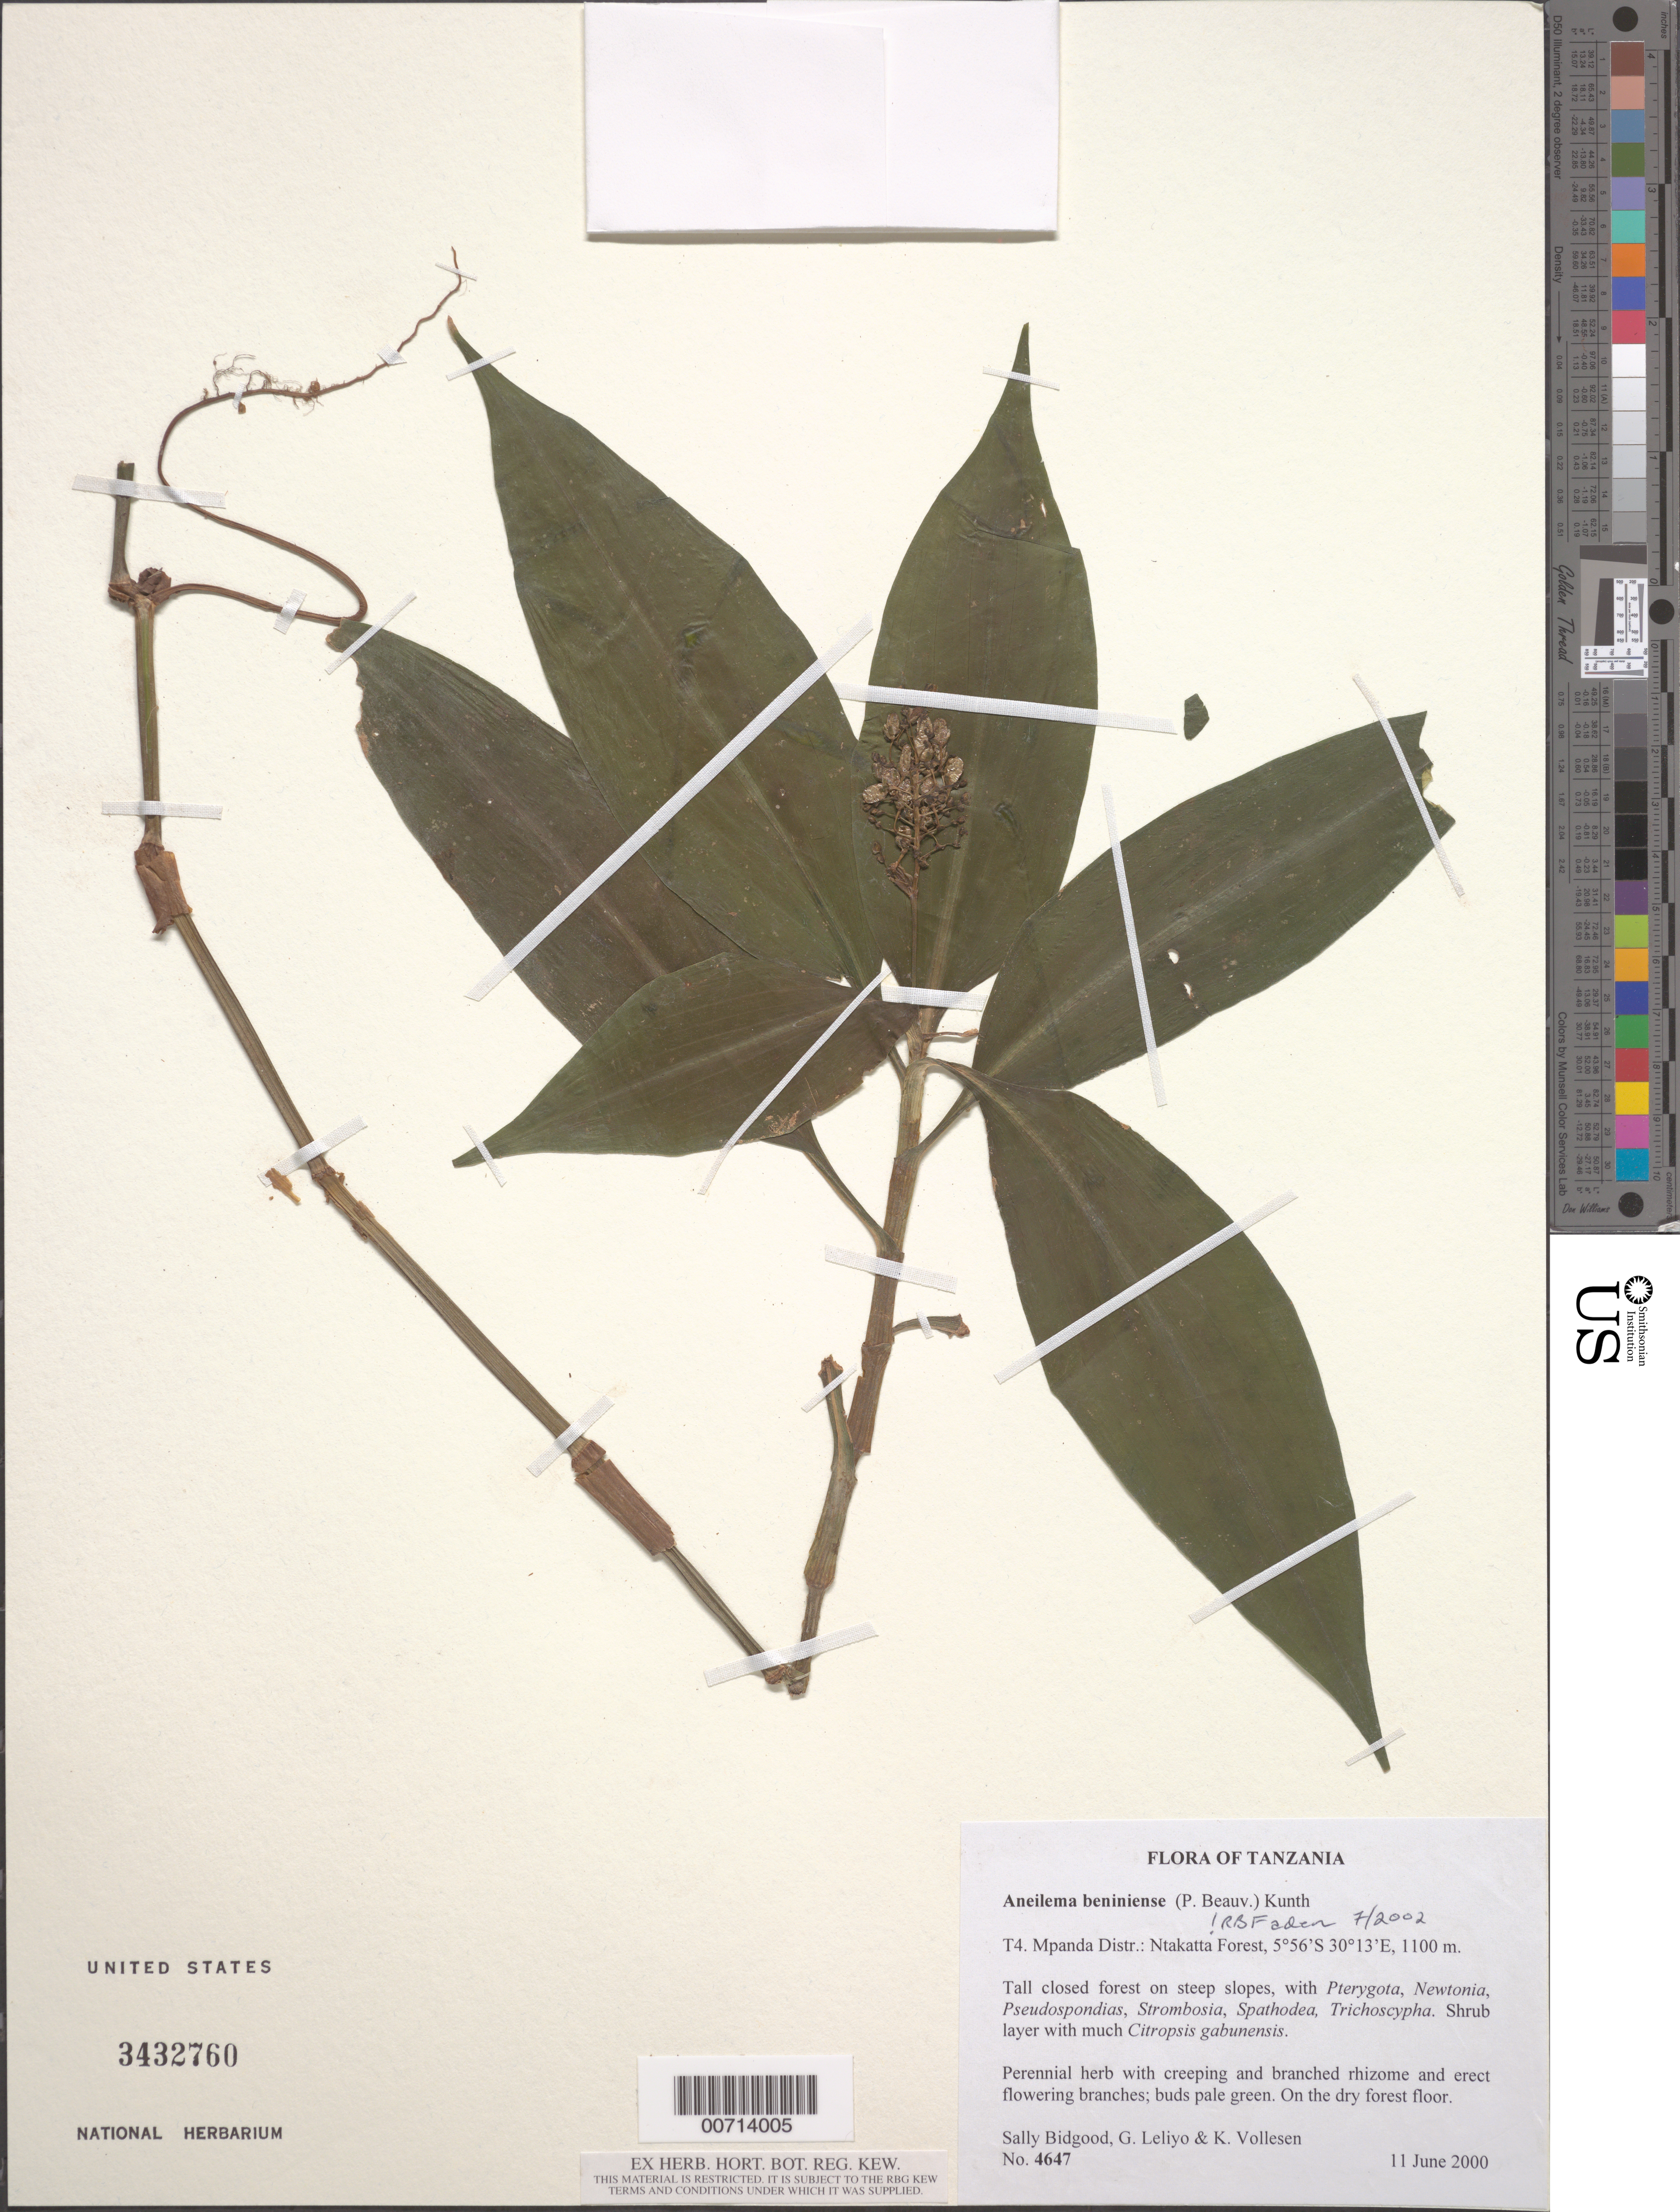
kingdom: Plantae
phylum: Tracheophyta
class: Liliopsida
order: Commelinales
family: Commelinaceae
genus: Aneilema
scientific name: Aneilema beniniense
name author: (P. Beauv.) Kunth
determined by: Faden, Robert B., (US), Smithsonian Institution - National Museum of Natural History (UNITED STATES)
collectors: S. Bidgood, G. Leliyo & K. Vollesen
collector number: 4647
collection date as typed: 11 Jun 2000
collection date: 2000-06-11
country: Tanzania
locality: T4, Mpanda Dist., Ntakatta Forest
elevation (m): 1100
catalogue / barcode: US 3432760